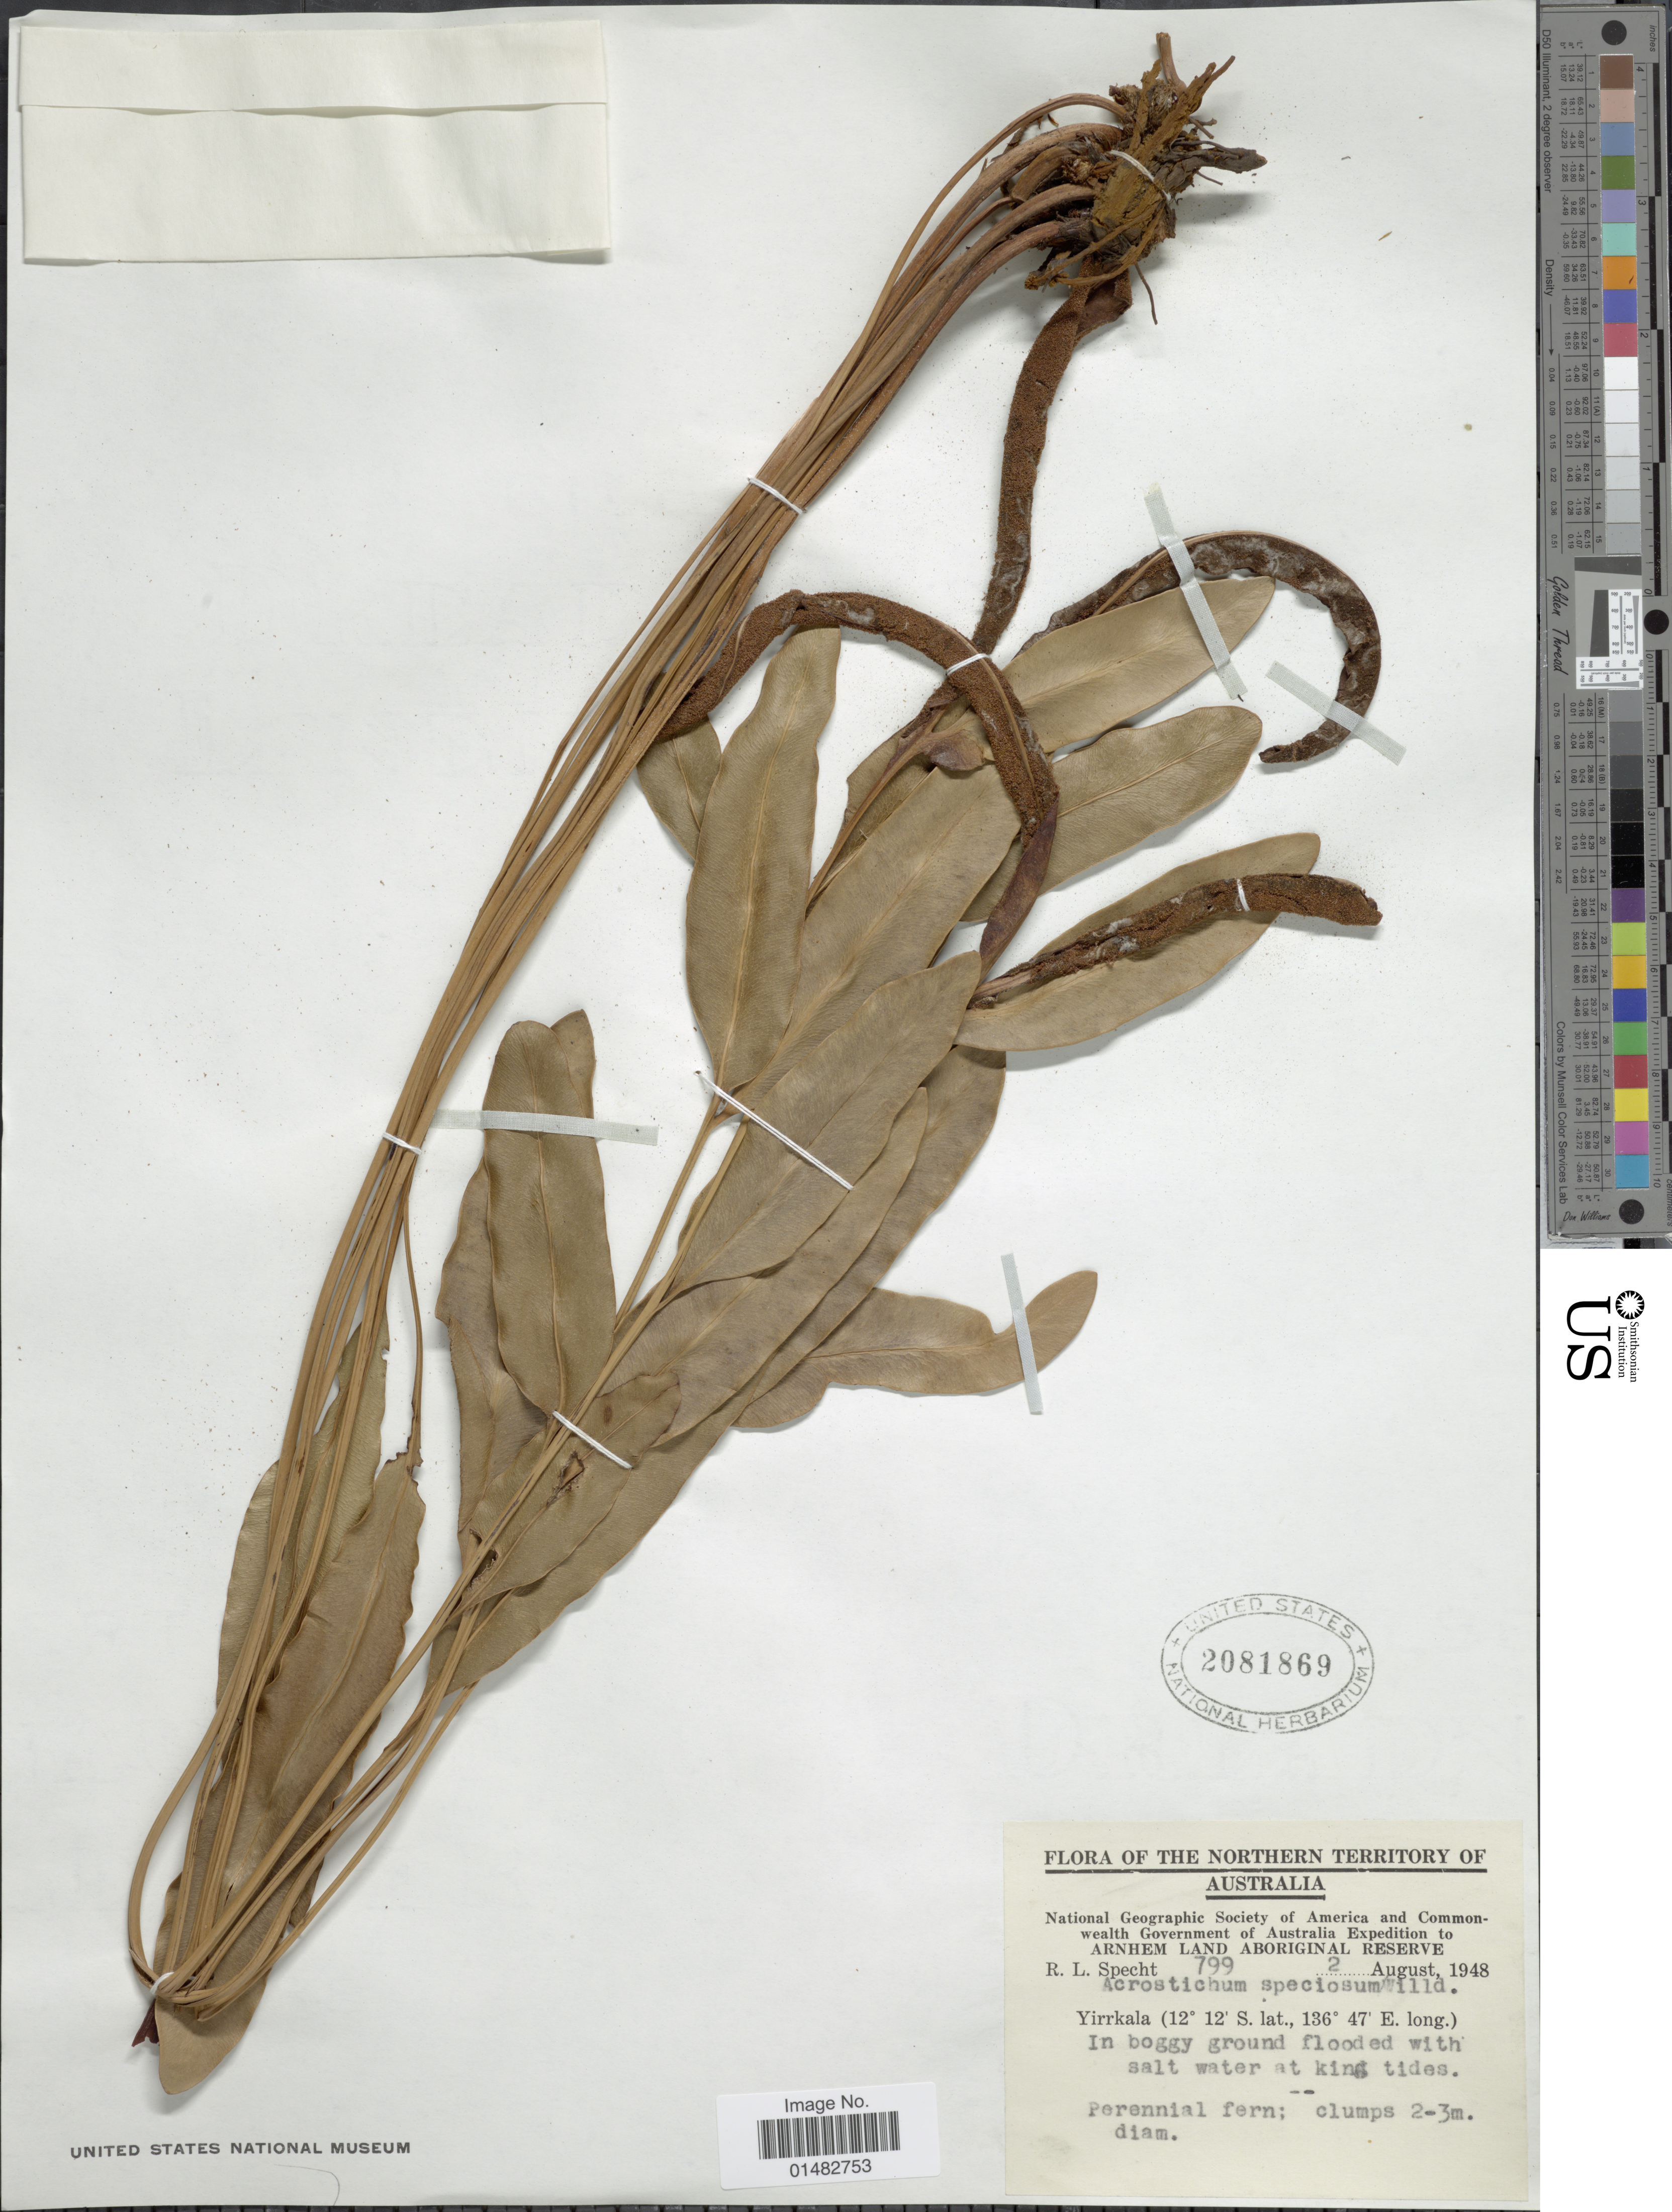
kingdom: Plantae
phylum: Tracheophyta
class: Polypodiopsida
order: Polypodiales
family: Pteridaceae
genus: Pteris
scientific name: Pteris dentata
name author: Forssk.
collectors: R. L. Specht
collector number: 799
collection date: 1948-08-02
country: Australia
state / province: Northern Territory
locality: Northern territory of Australia, Yirrkala, in boggy ground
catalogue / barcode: US 2081869